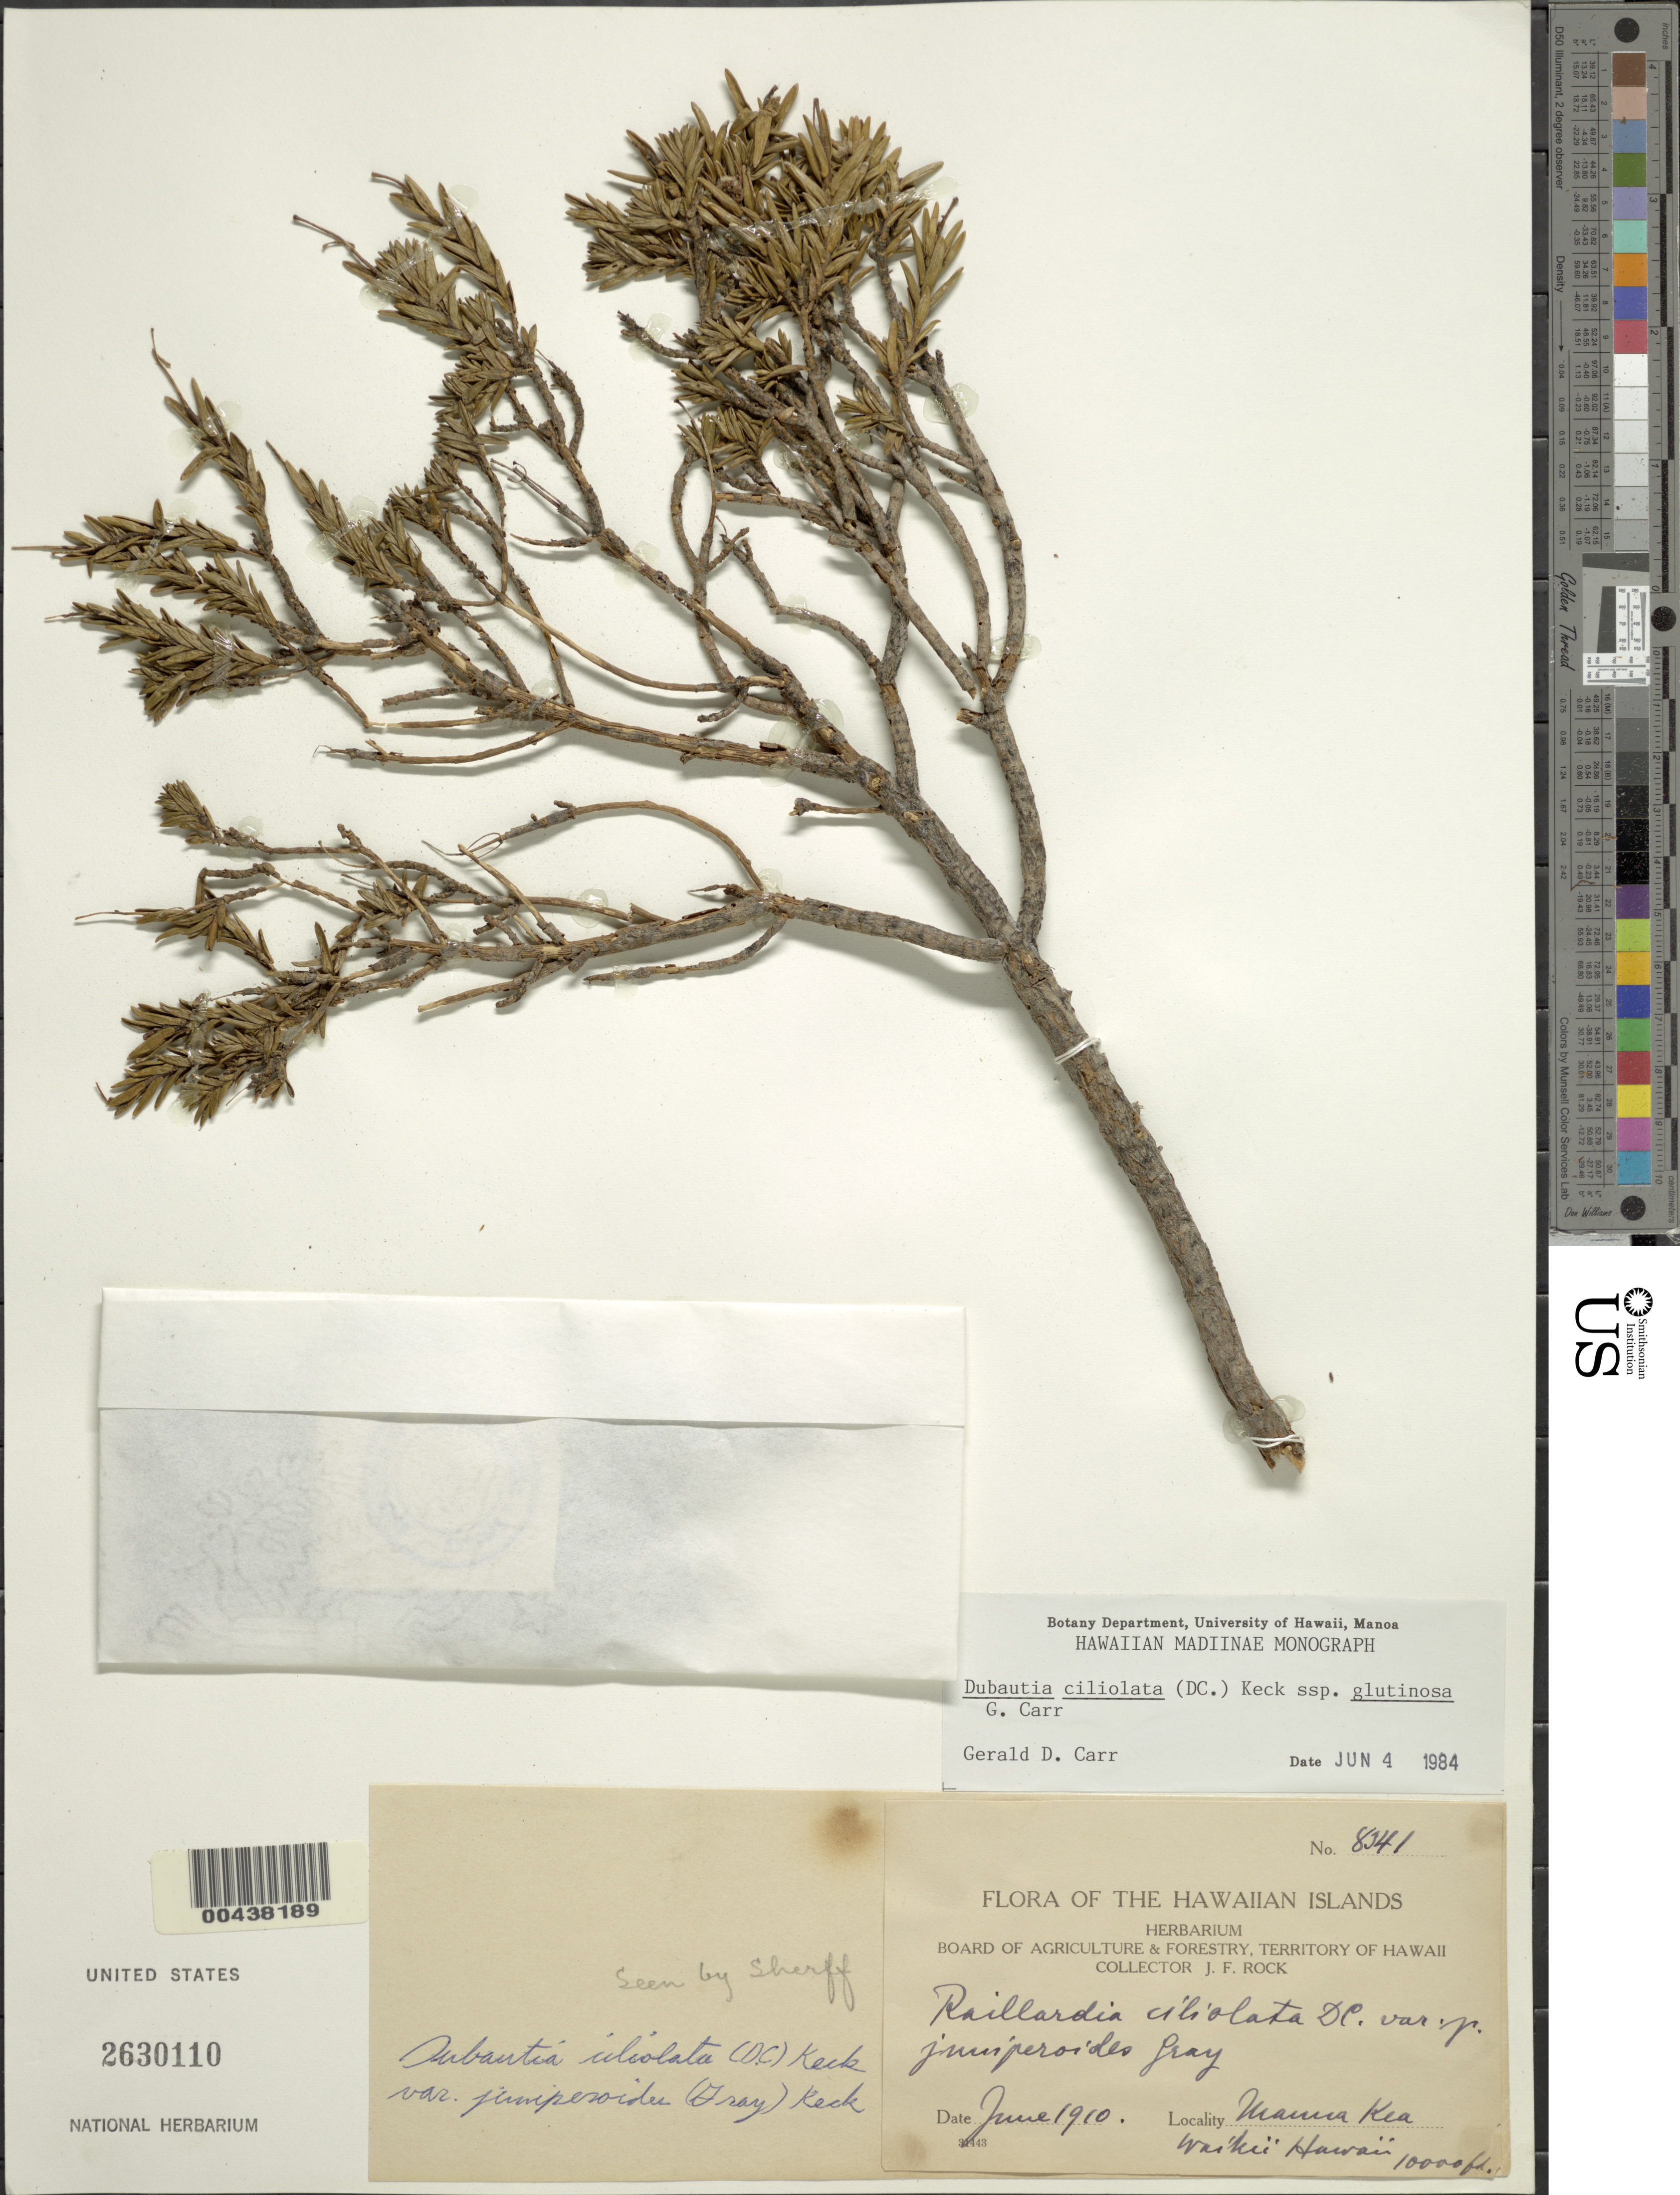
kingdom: Plantae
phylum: Tracheophyta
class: Magnoliopsida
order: Asterales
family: Asteraceae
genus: Dubautia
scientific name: Dubautia ciliolata subsp. glutinosa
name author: G.D. Carr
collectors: J. F. Rock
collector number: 8341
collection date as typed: Jun 1910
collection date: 1910-06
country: United States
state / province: Hawaii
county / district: Hawaii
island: Hawaii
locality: Mauna Kea, Waikii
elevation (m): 3048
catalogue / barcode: US 2630110